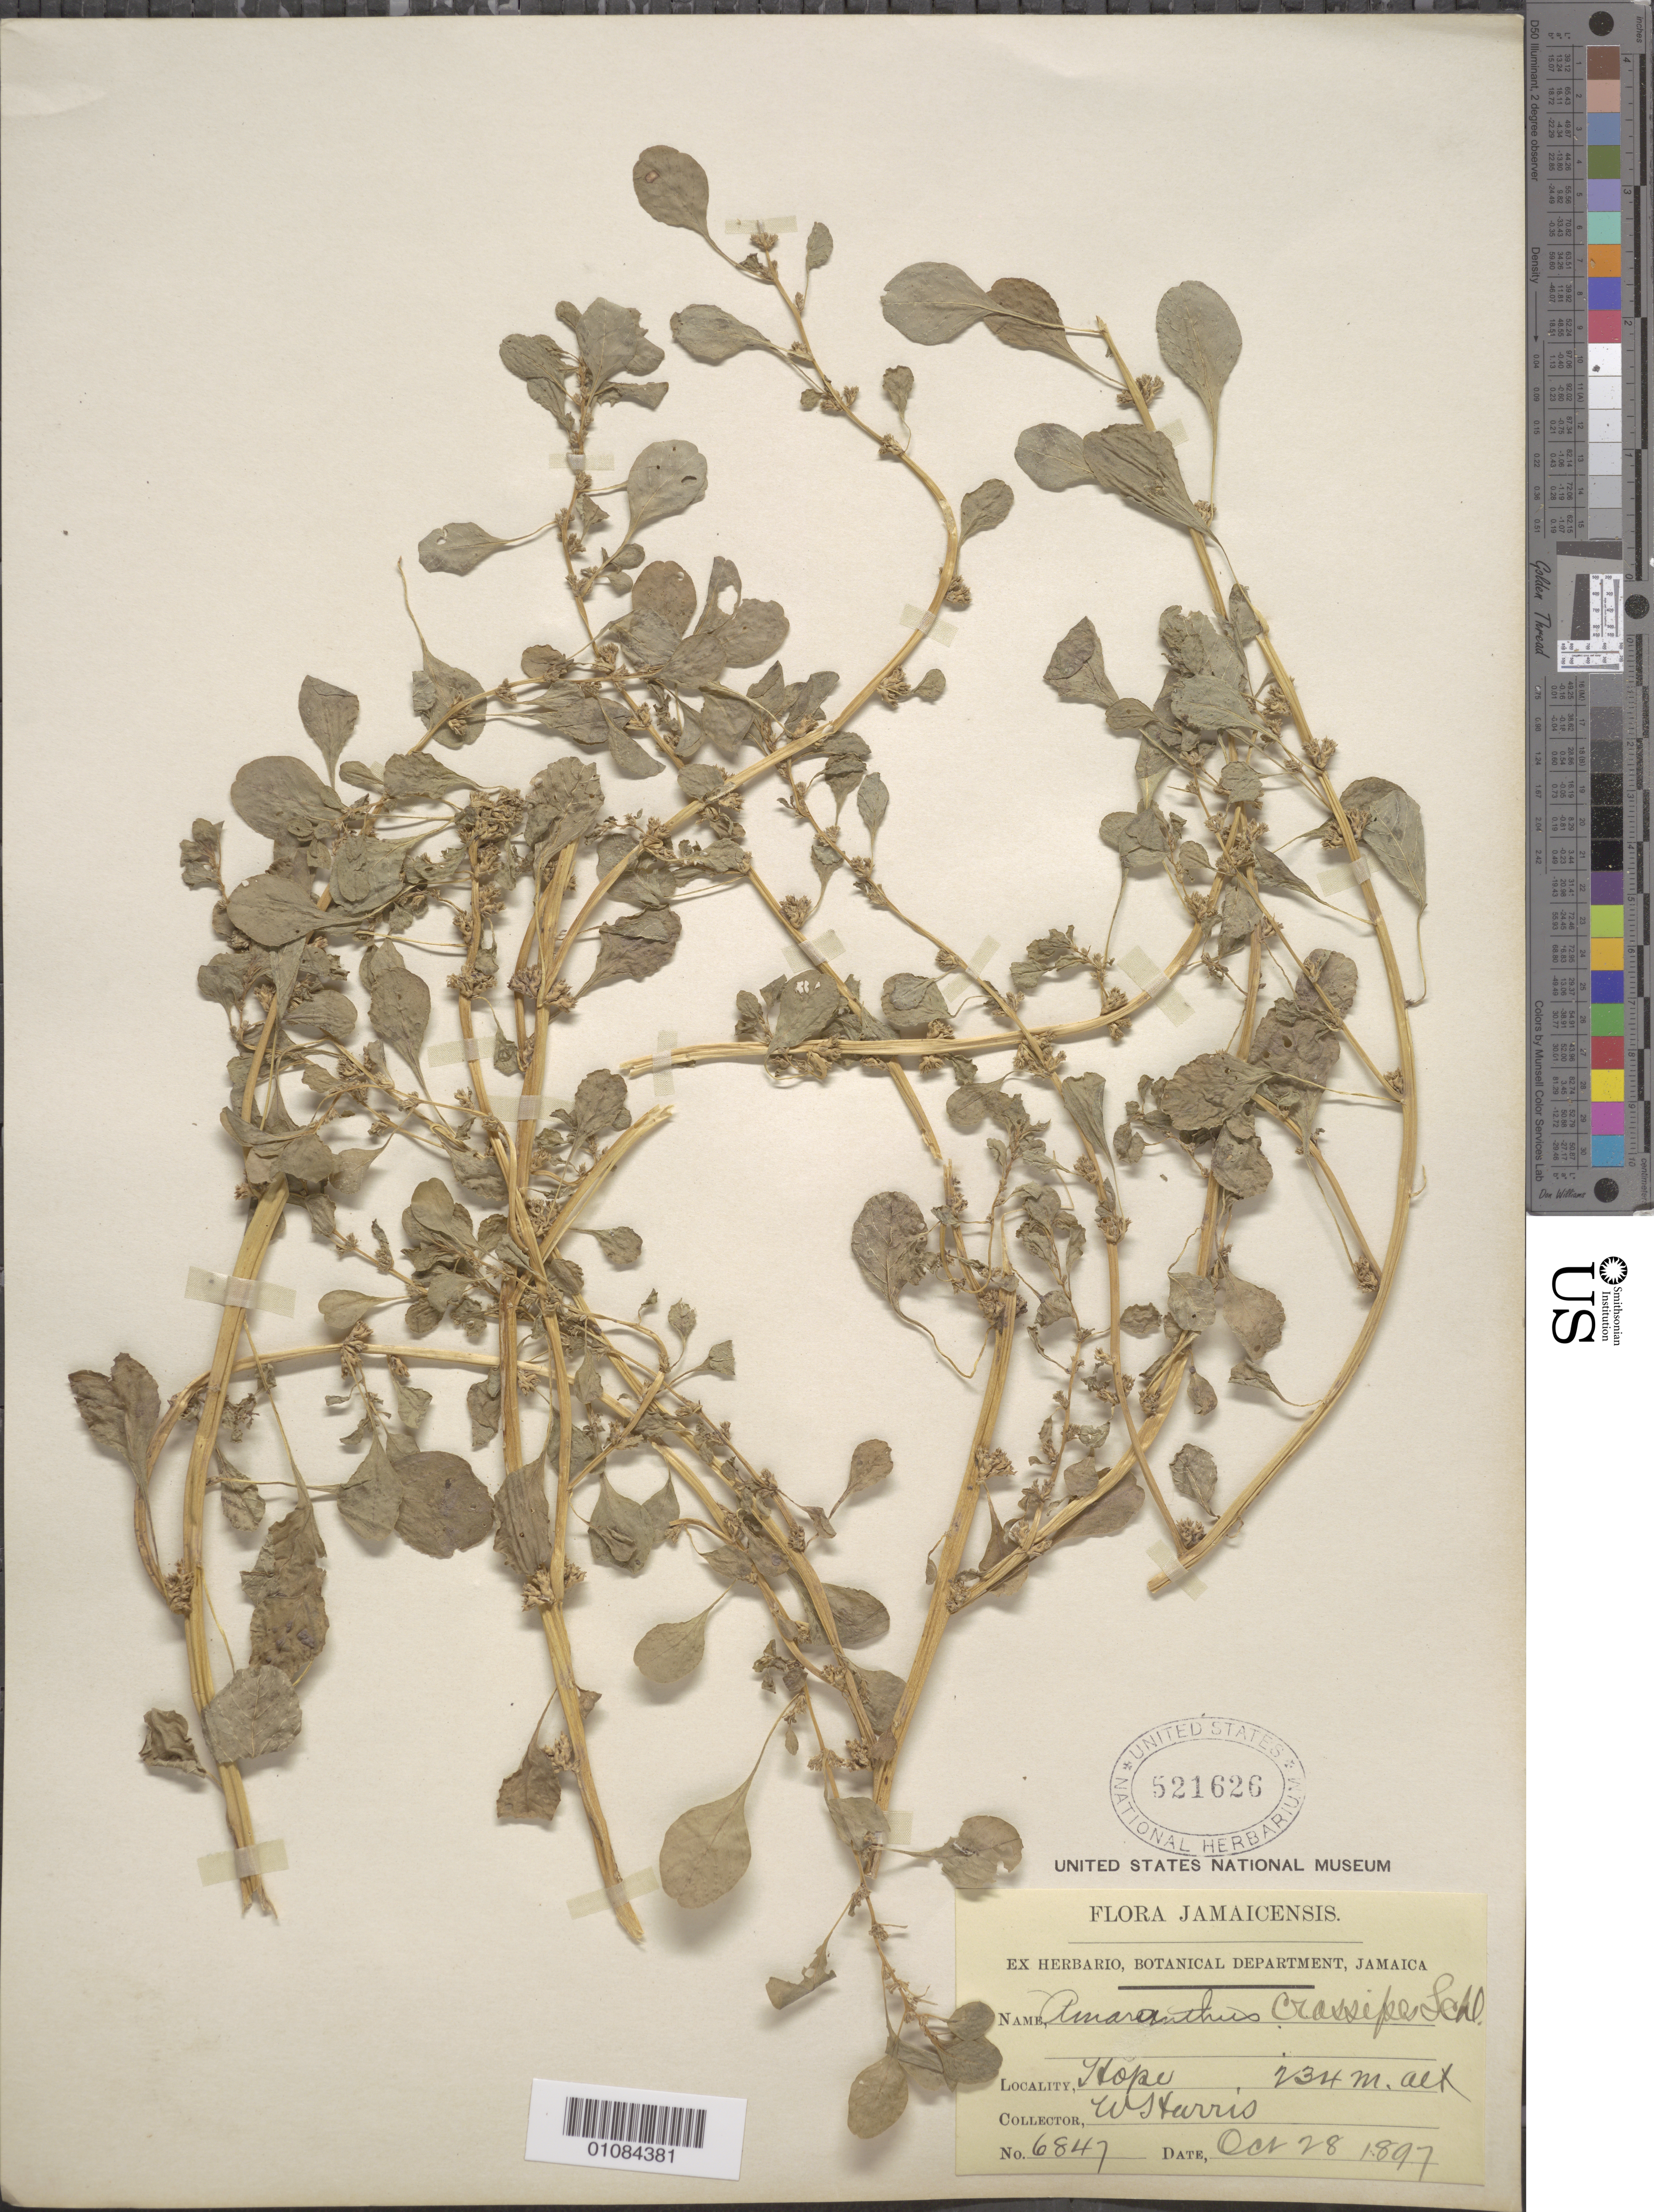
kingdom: Plantae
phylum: Tracheophyta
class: Magnoliopsida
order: Caryophyllales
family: Amaranthaceae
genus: Amaranthus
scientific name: Amaranthus crassipes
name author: Schltdl.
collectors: W. Harris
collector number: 6847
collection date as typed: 28 Oct 1897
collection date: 1897-10-28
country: Jamaica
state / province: Manchester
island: Jamaica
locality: Hope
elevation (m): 234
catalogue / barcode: US 521626